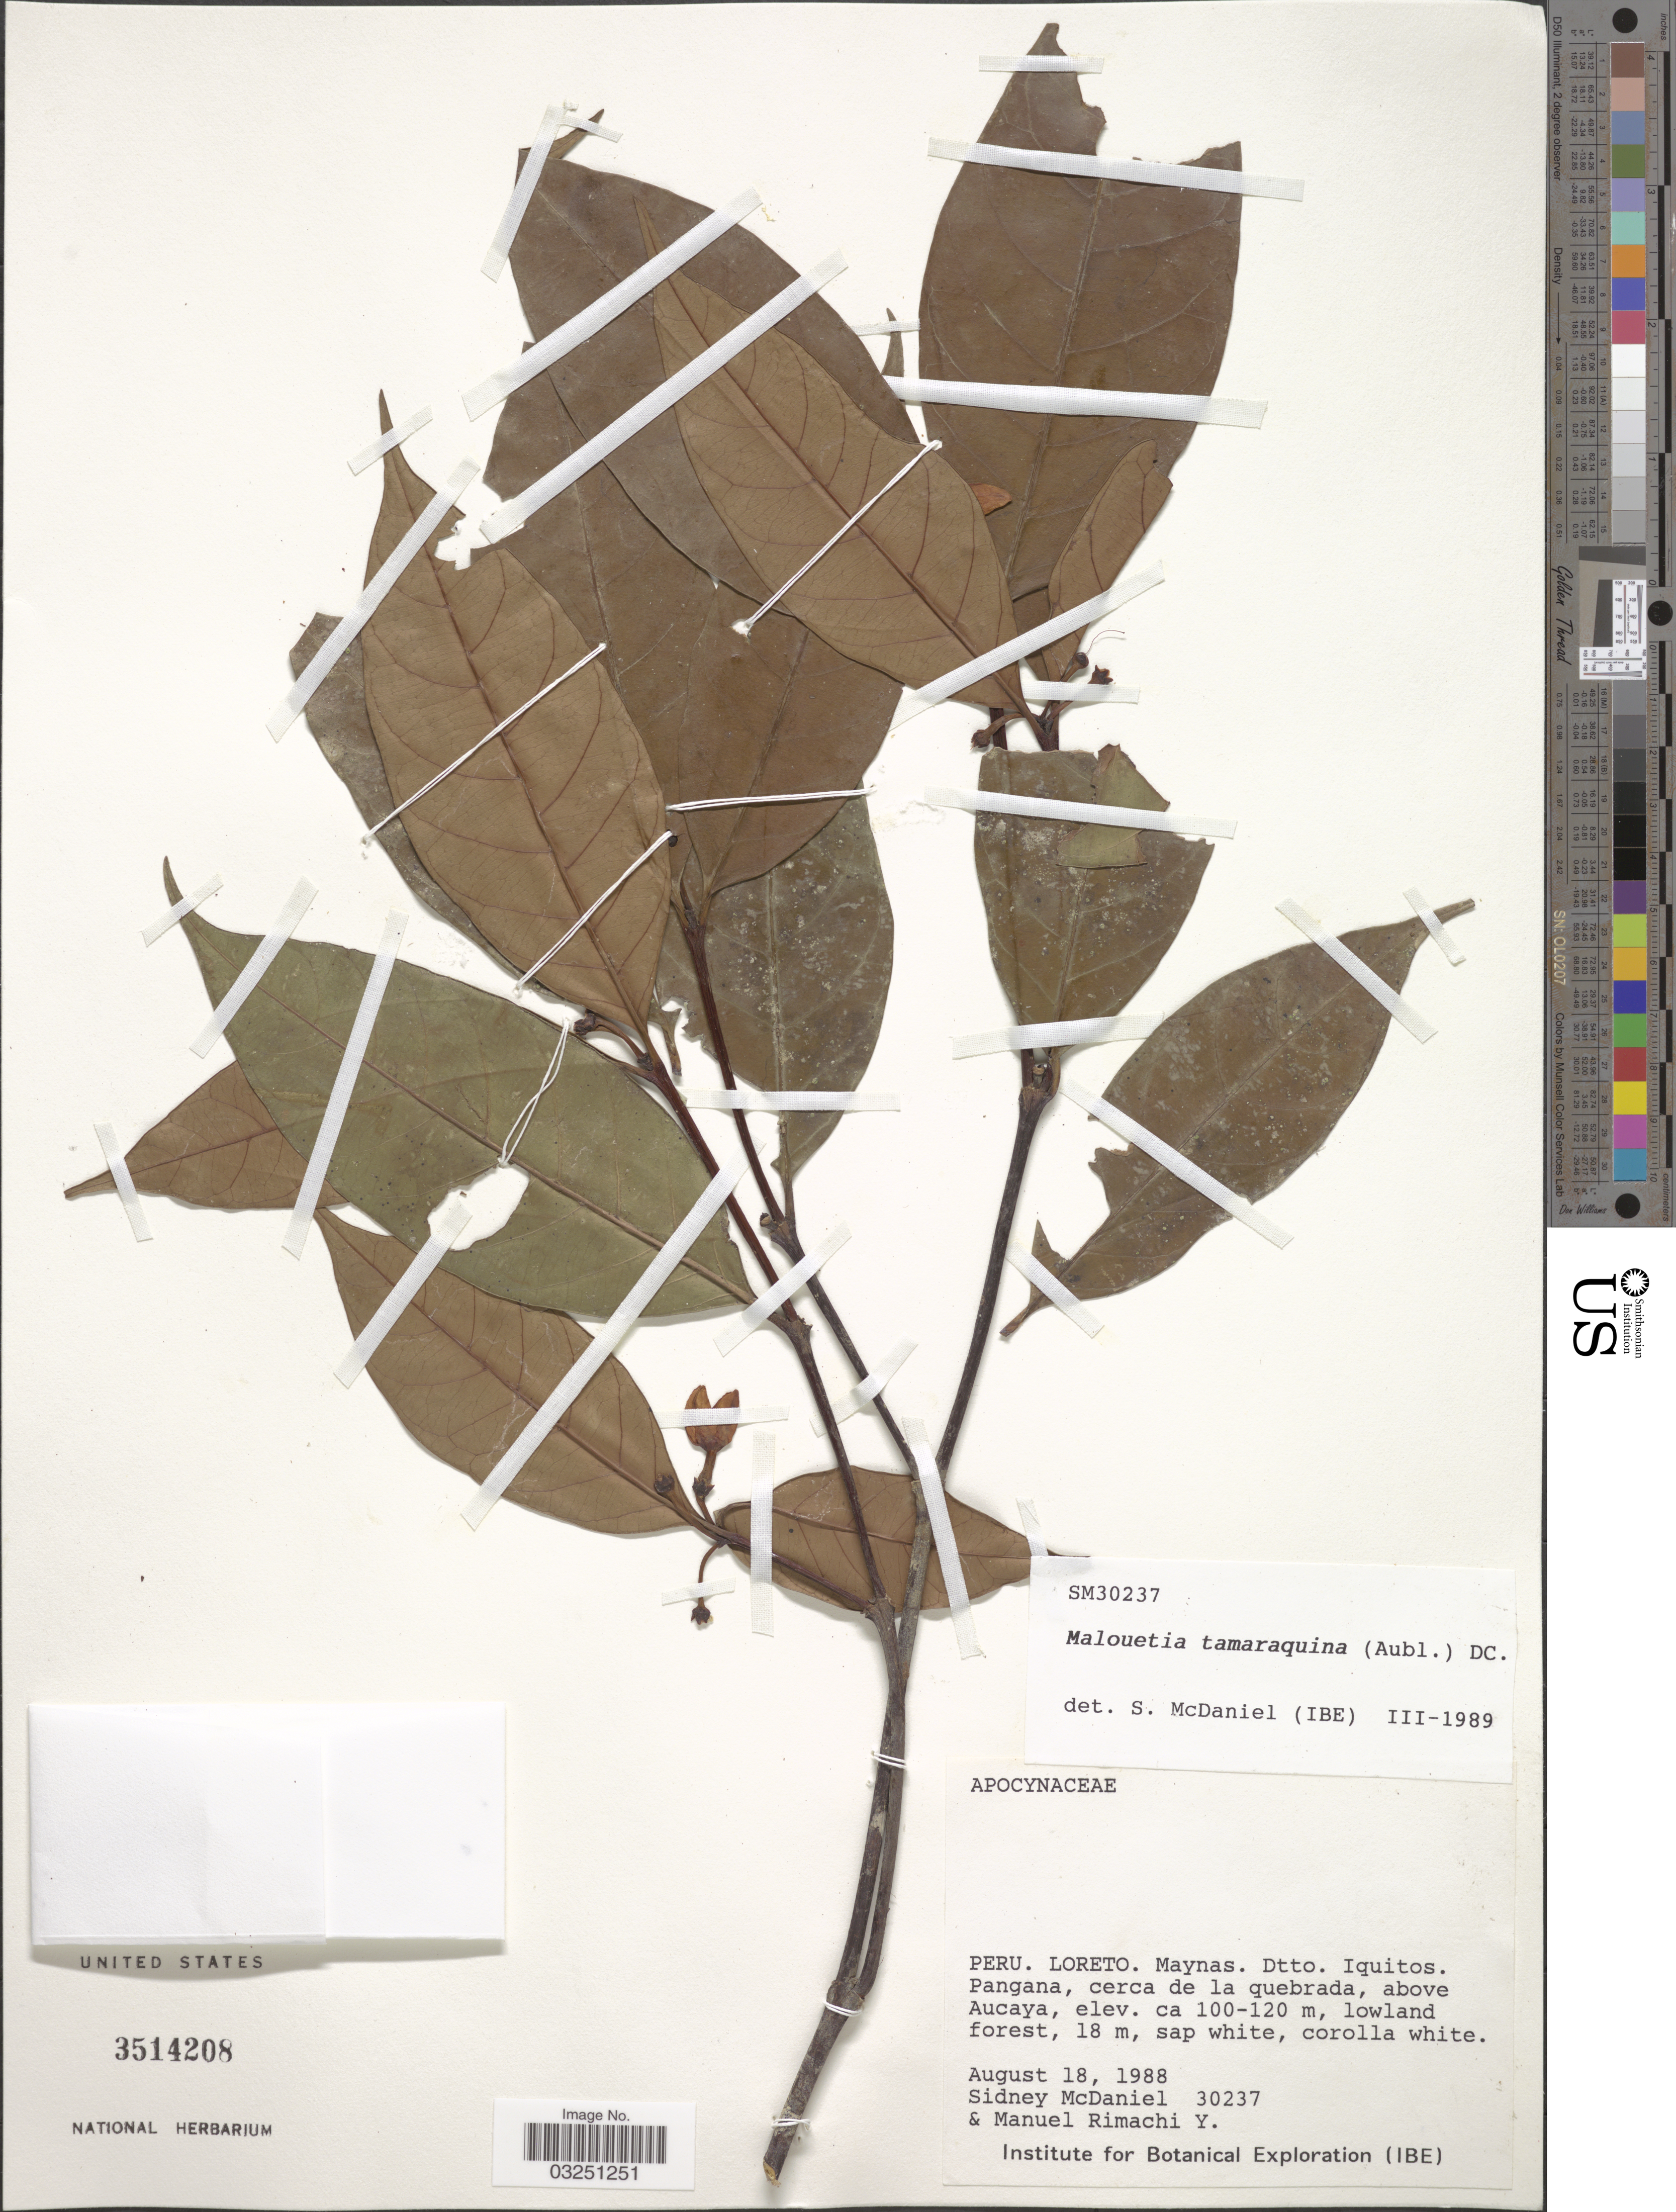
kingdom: Plantae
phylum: Tracheophyta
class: Magnoliopsida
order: Gentianales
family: Apocynaceae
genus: Malouetia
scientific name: Malouetia tamaraqurina var. tamaraqurina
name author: (Aubl.) A. DC.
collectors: S. McDaniel & M. Rimachi Y.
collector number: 30237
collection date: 1988-08-18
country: Peru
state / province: Loreto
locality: Maynas. Dtto. Iquitos. Pangana, cerca de la quebrada, above Aucaya.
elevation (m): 100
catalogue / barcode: US 3514208